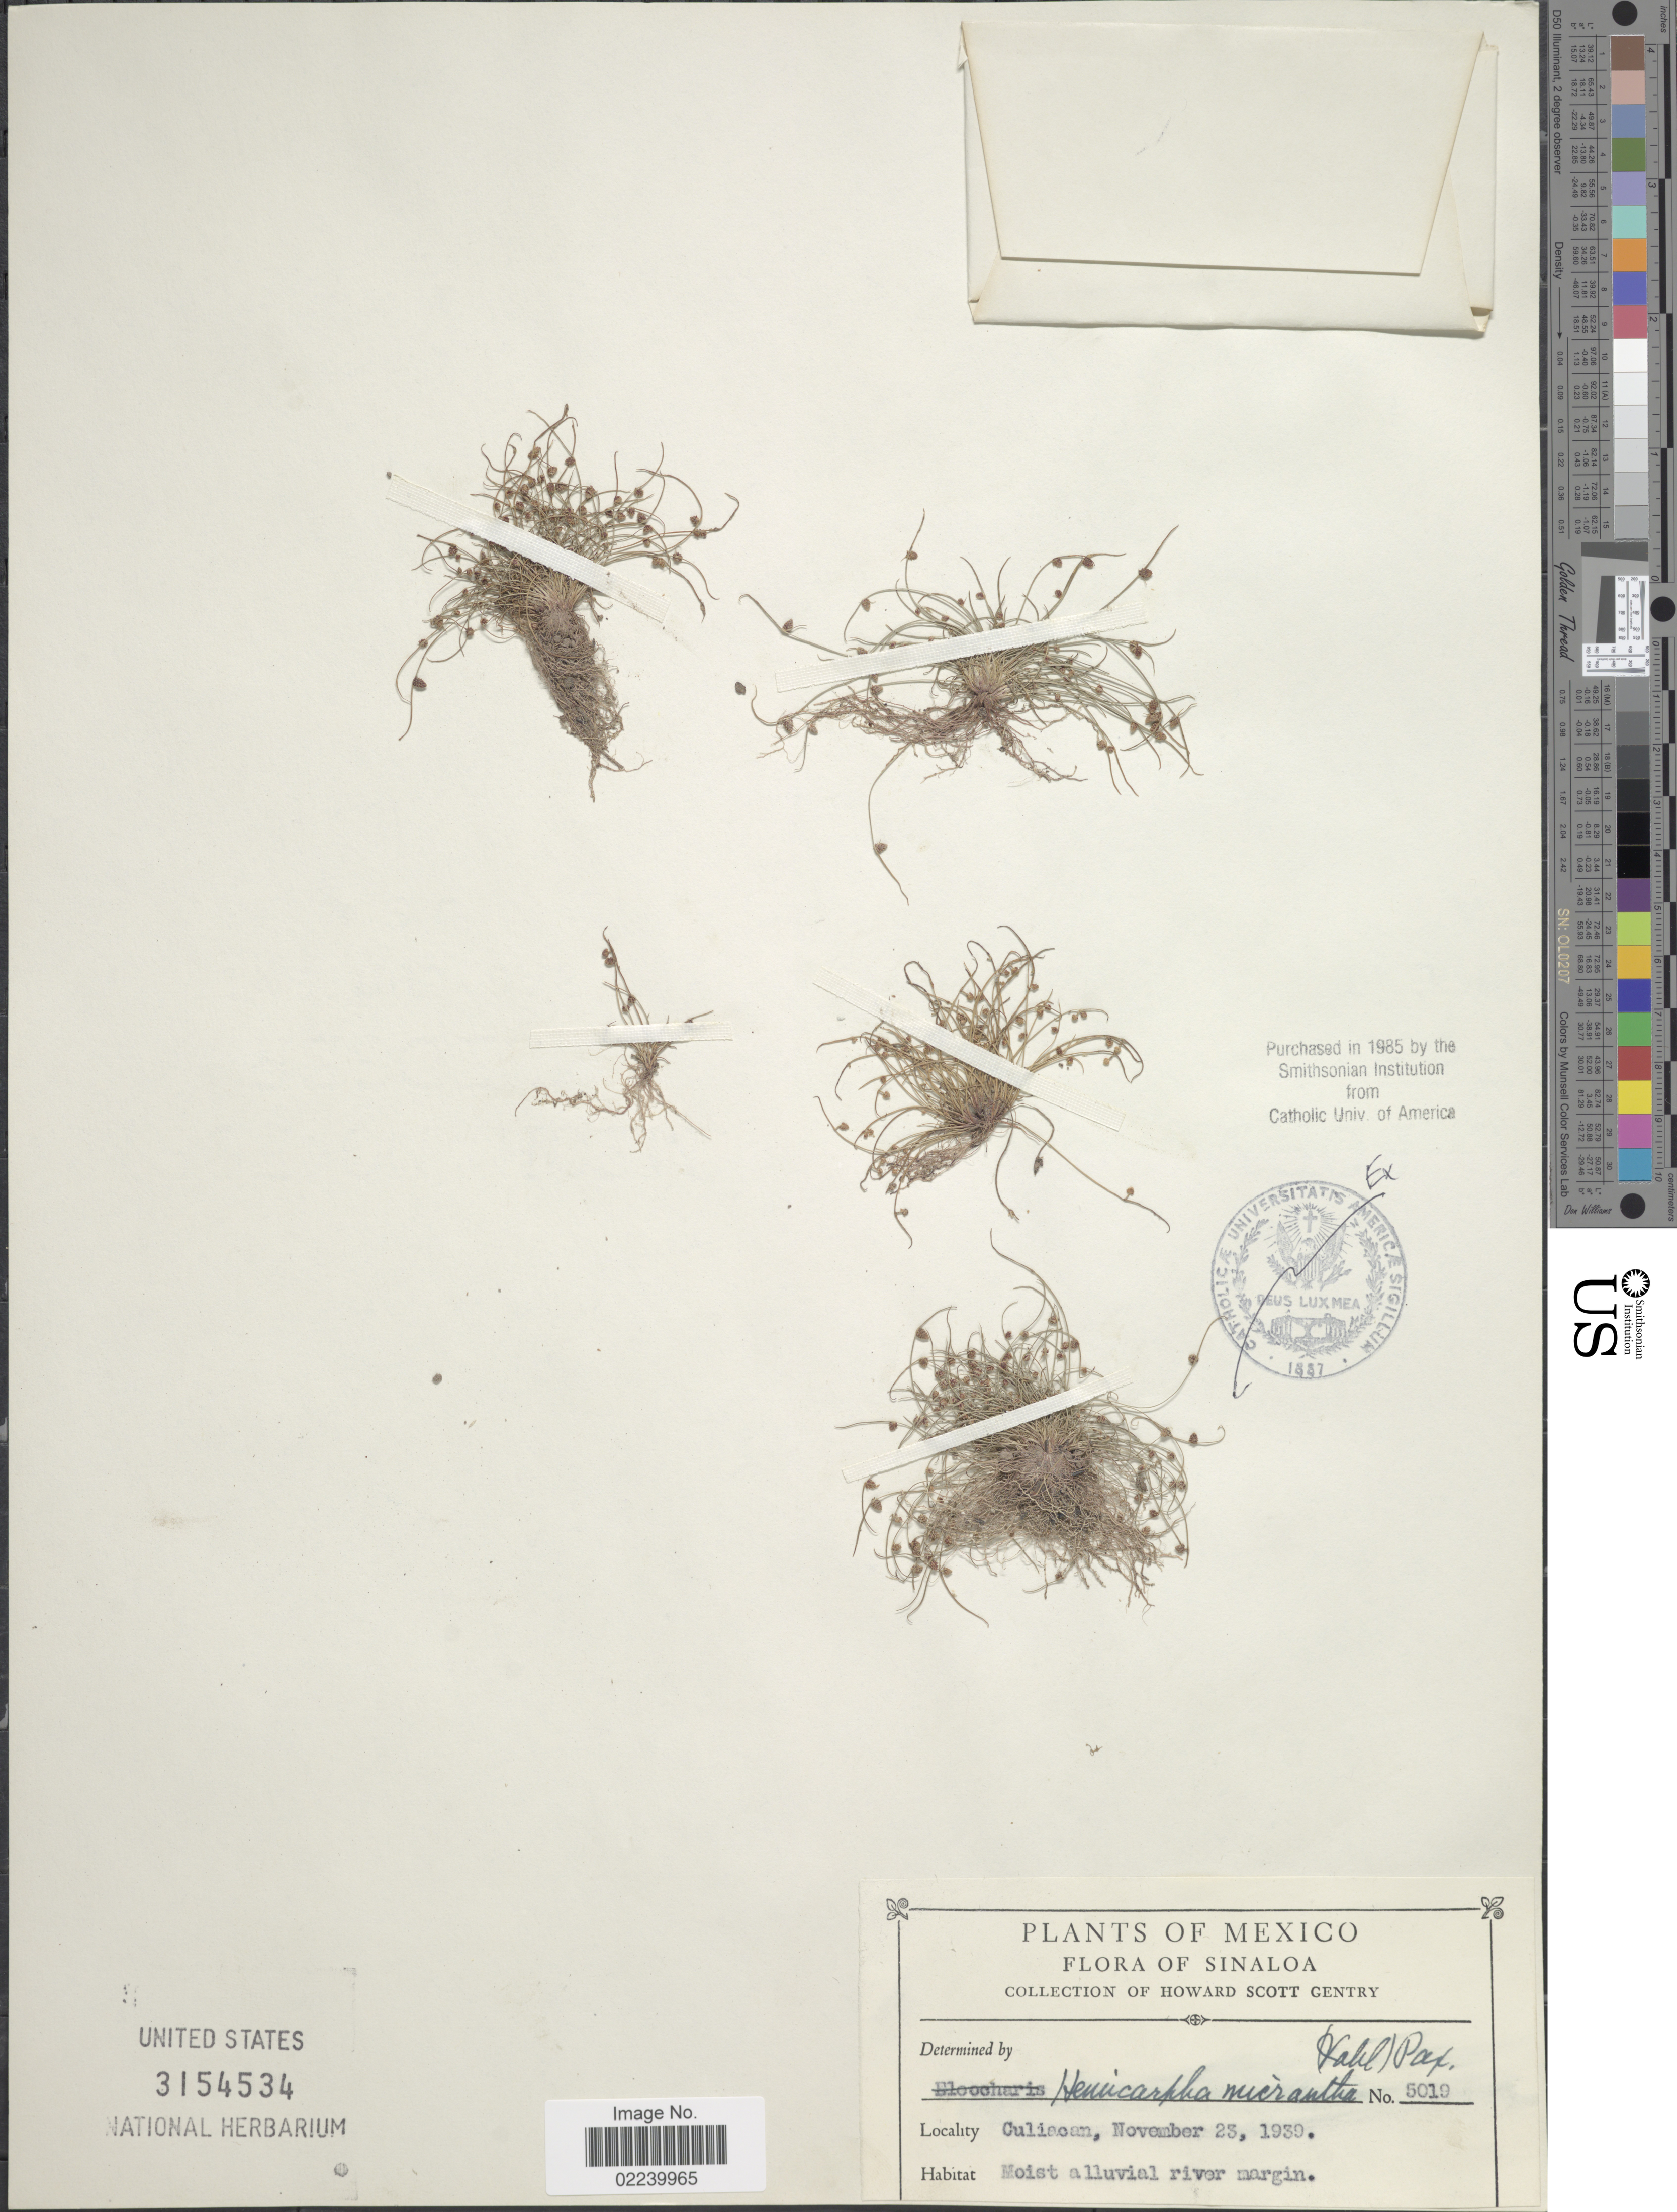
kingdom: Plantae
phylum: Tracheophyta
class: Liliopsida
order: Poales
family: Cyperaceae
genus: Cyperus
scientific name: Cyperus subsquarrosus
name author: (Muhl.) Bauters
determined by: Strong, M. T., (US), Smithsonian Institution - National Museum of Natural History (UNITED STATES)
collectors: H. S. Gentry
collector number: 5019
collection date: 1939-11-23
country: Mexico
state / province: Sinaloa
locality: Culiacan, moist alluvial river margin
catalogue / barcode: US 3154534